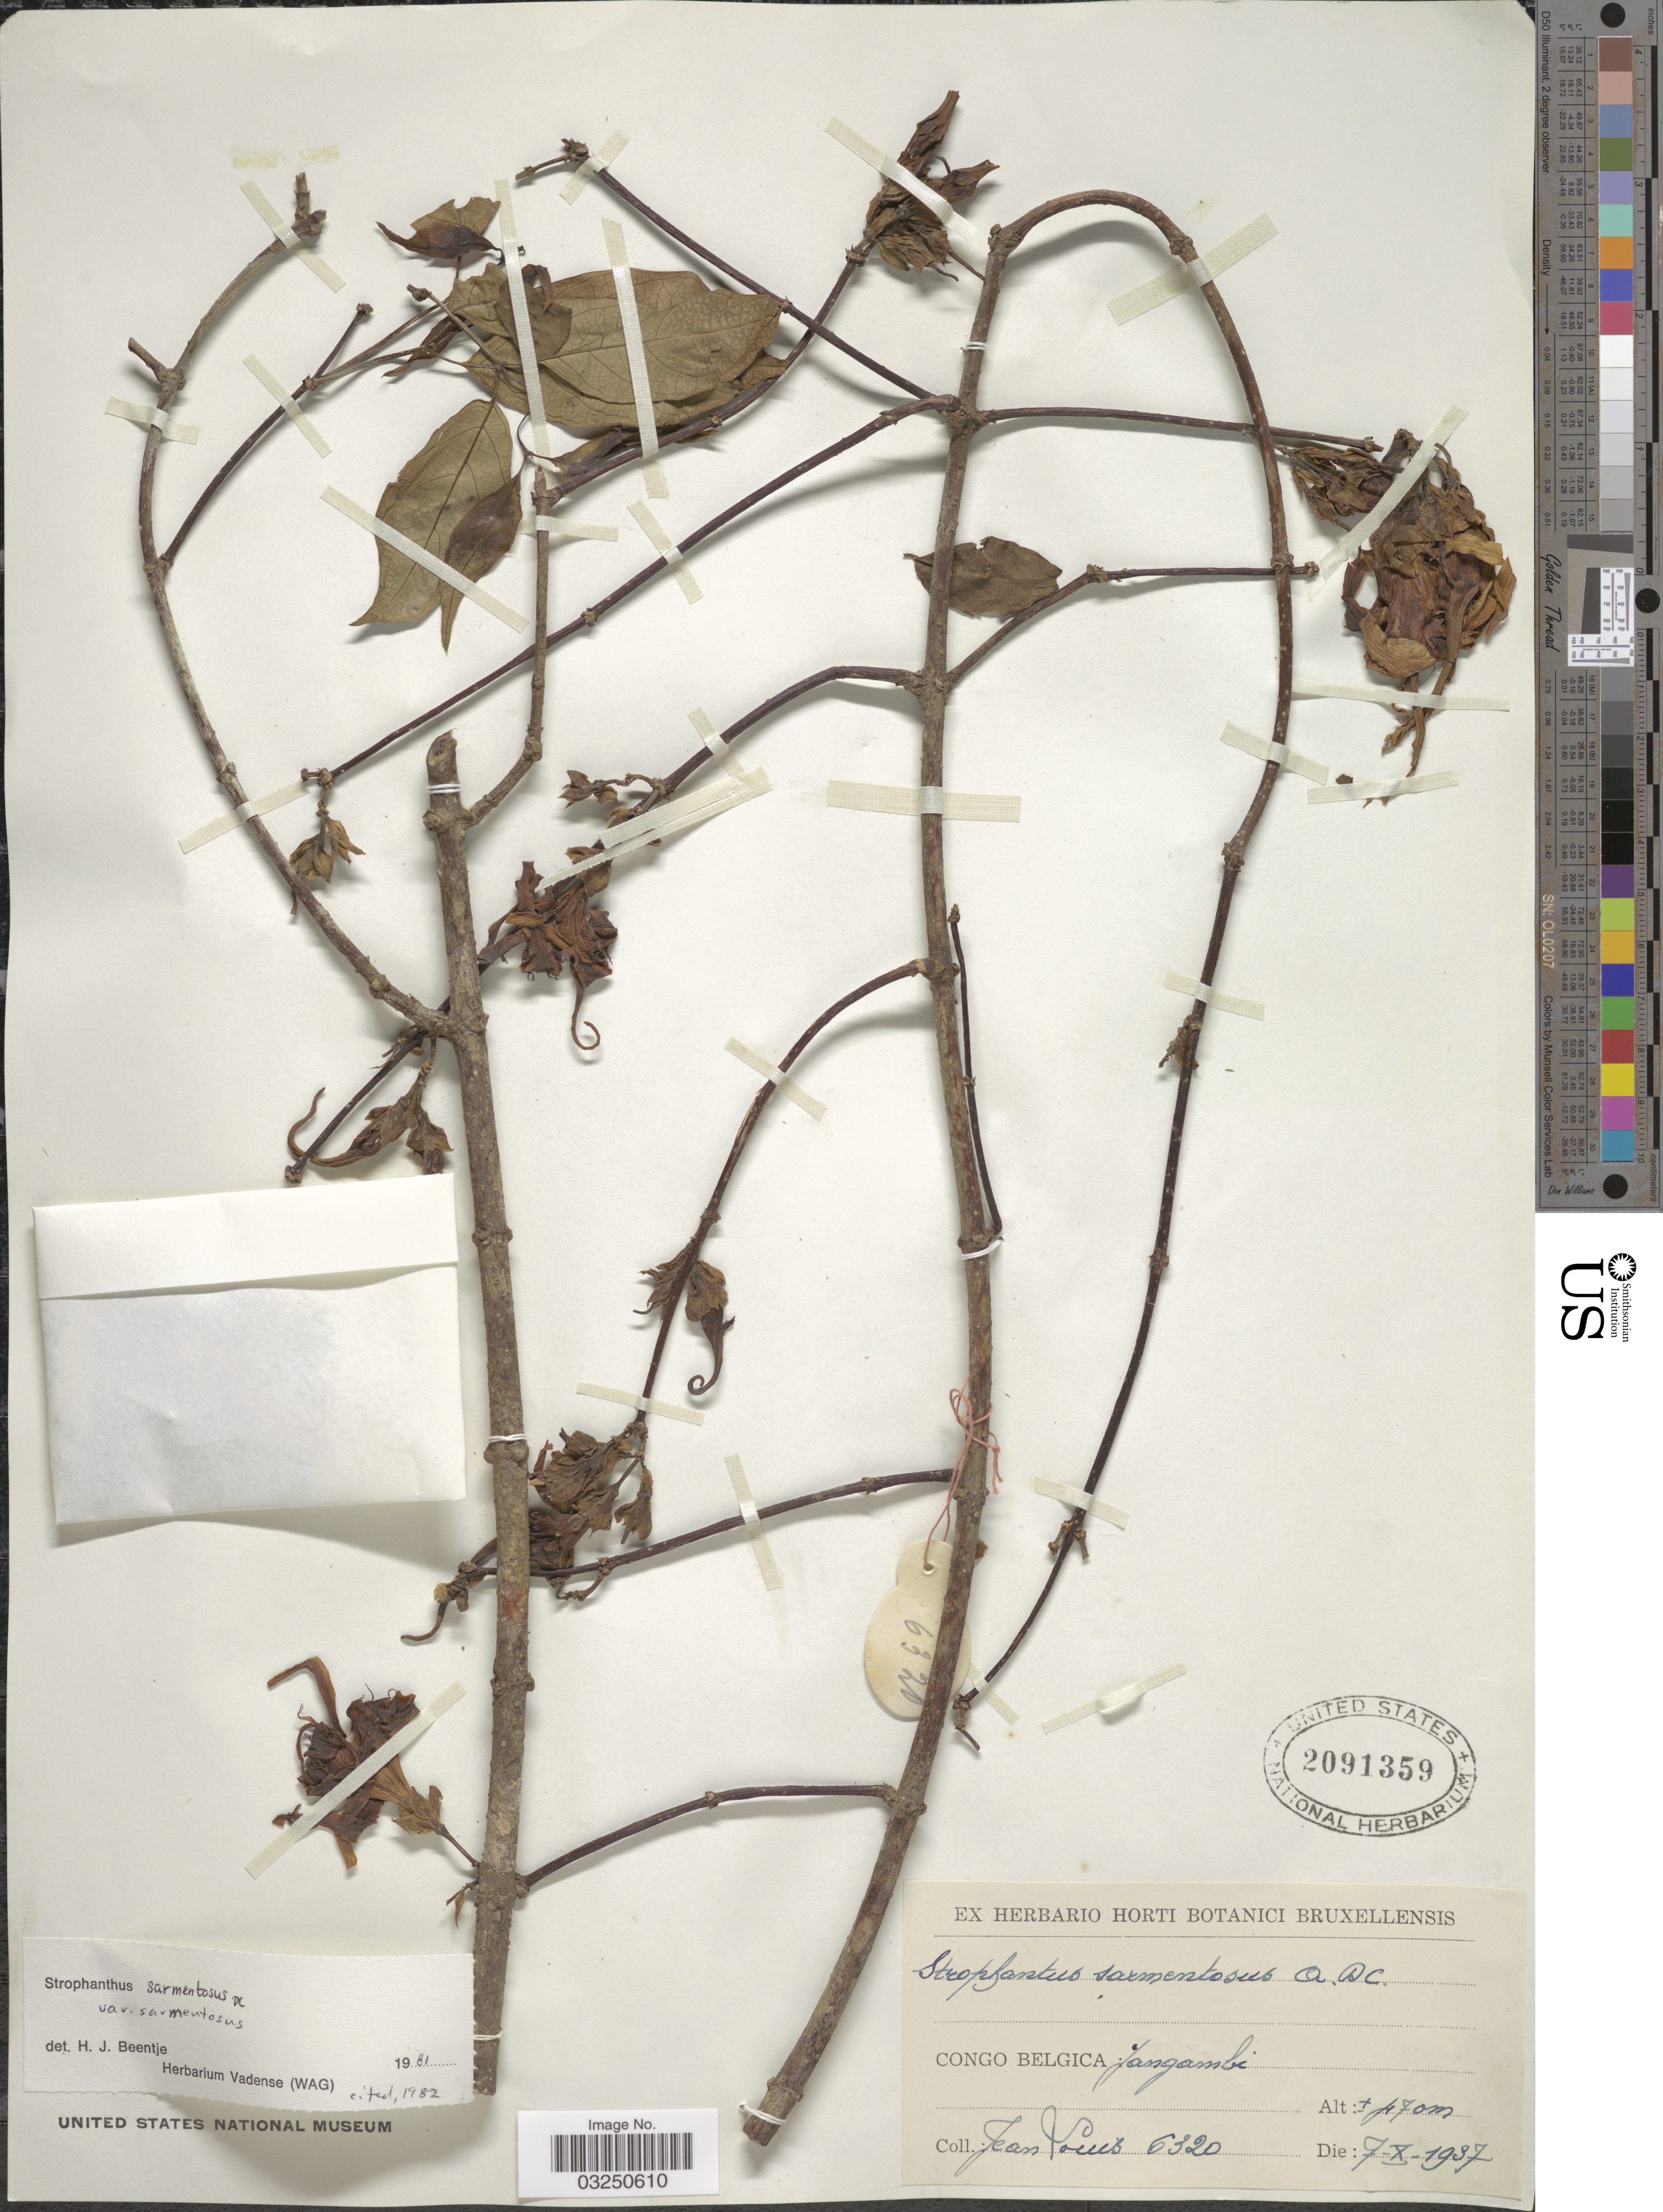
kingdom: Plantae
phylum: Tracheophyta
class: Magnoliopsida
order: Gentianales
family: Apocynaceae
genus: Strophanthus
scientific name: Strophanthus sarmentosus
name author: DC.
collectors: J. Louis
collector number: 6320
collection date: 1937-10-07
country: Congo, Democratic Republic of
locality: Congo Belgica: Yangambi.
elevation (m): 470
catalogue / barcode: US 2091359